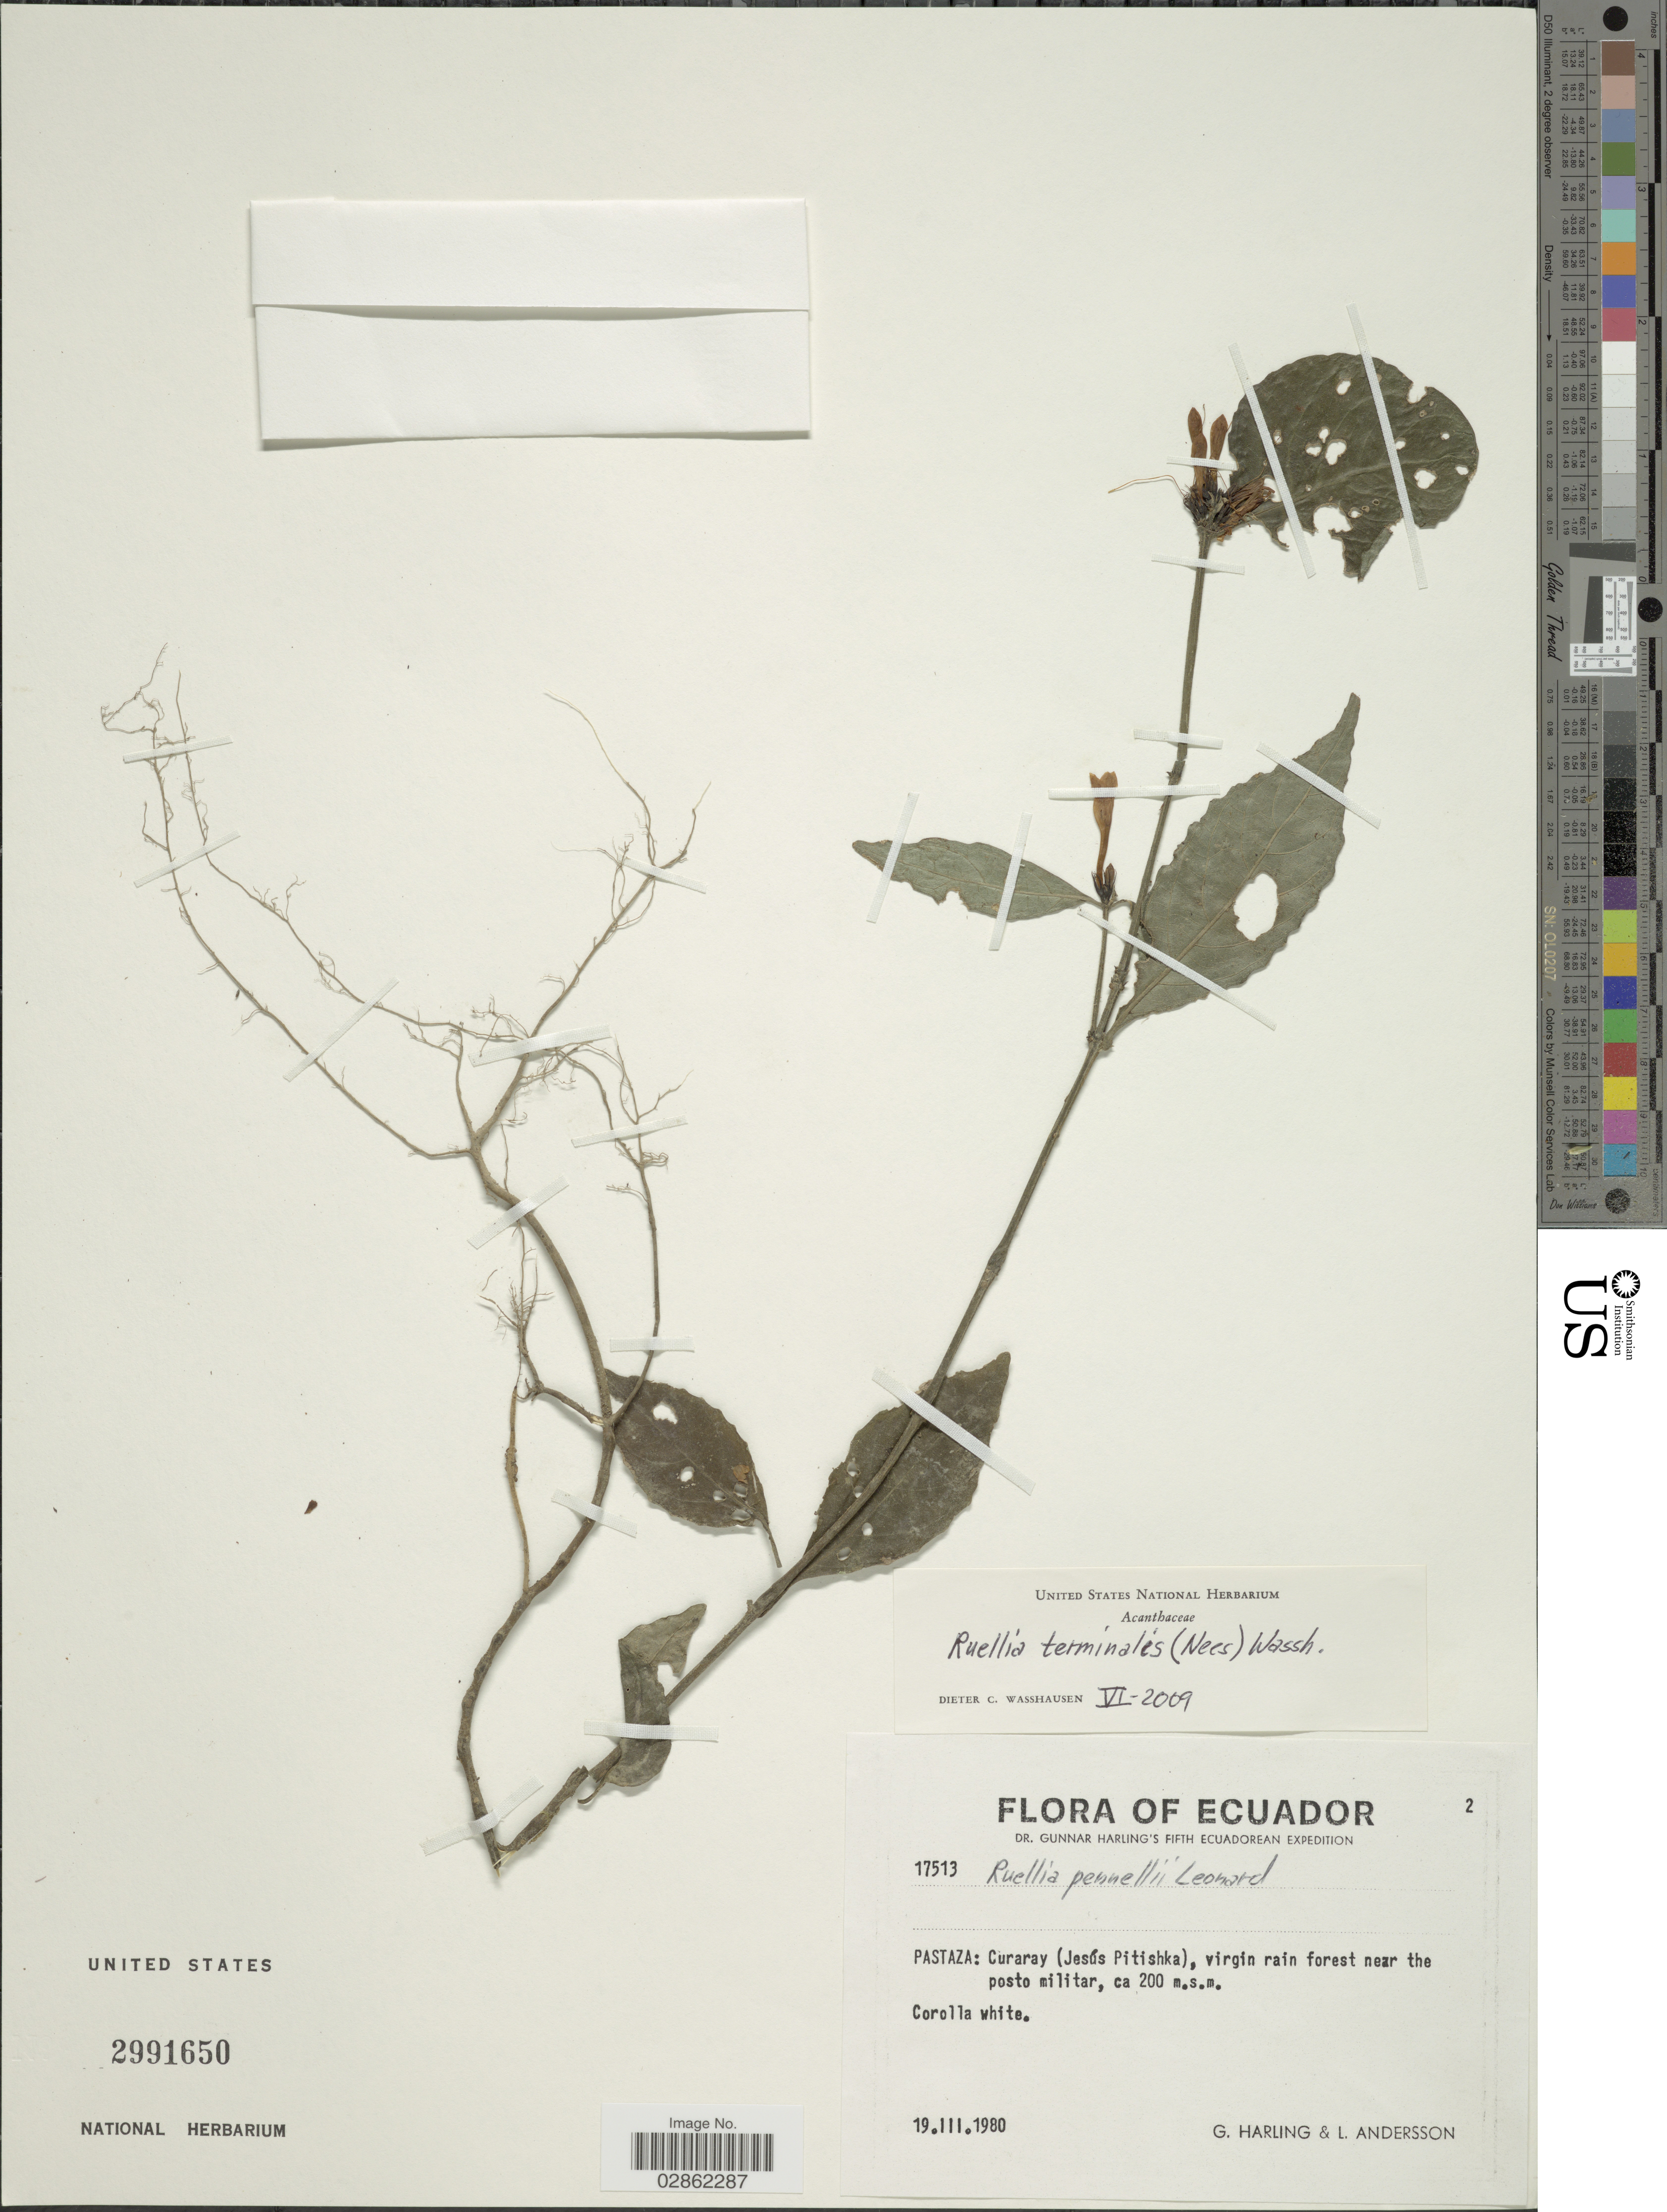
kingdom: Plantae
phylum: Tracheophyta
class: Magnoliopsida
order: Lamiales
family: Acanthaceae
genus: Ruellia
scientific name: Ruellia terminalis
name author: (Nees) Wassh.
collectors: G. Harling & L. Andersson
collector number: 17513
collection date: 1980-03-19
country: Ecuador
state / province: Pastaza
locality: Curaray (Jesús Pitishka), virgin rain forest near the posto militar.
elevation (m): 200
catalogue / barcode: US 2991650